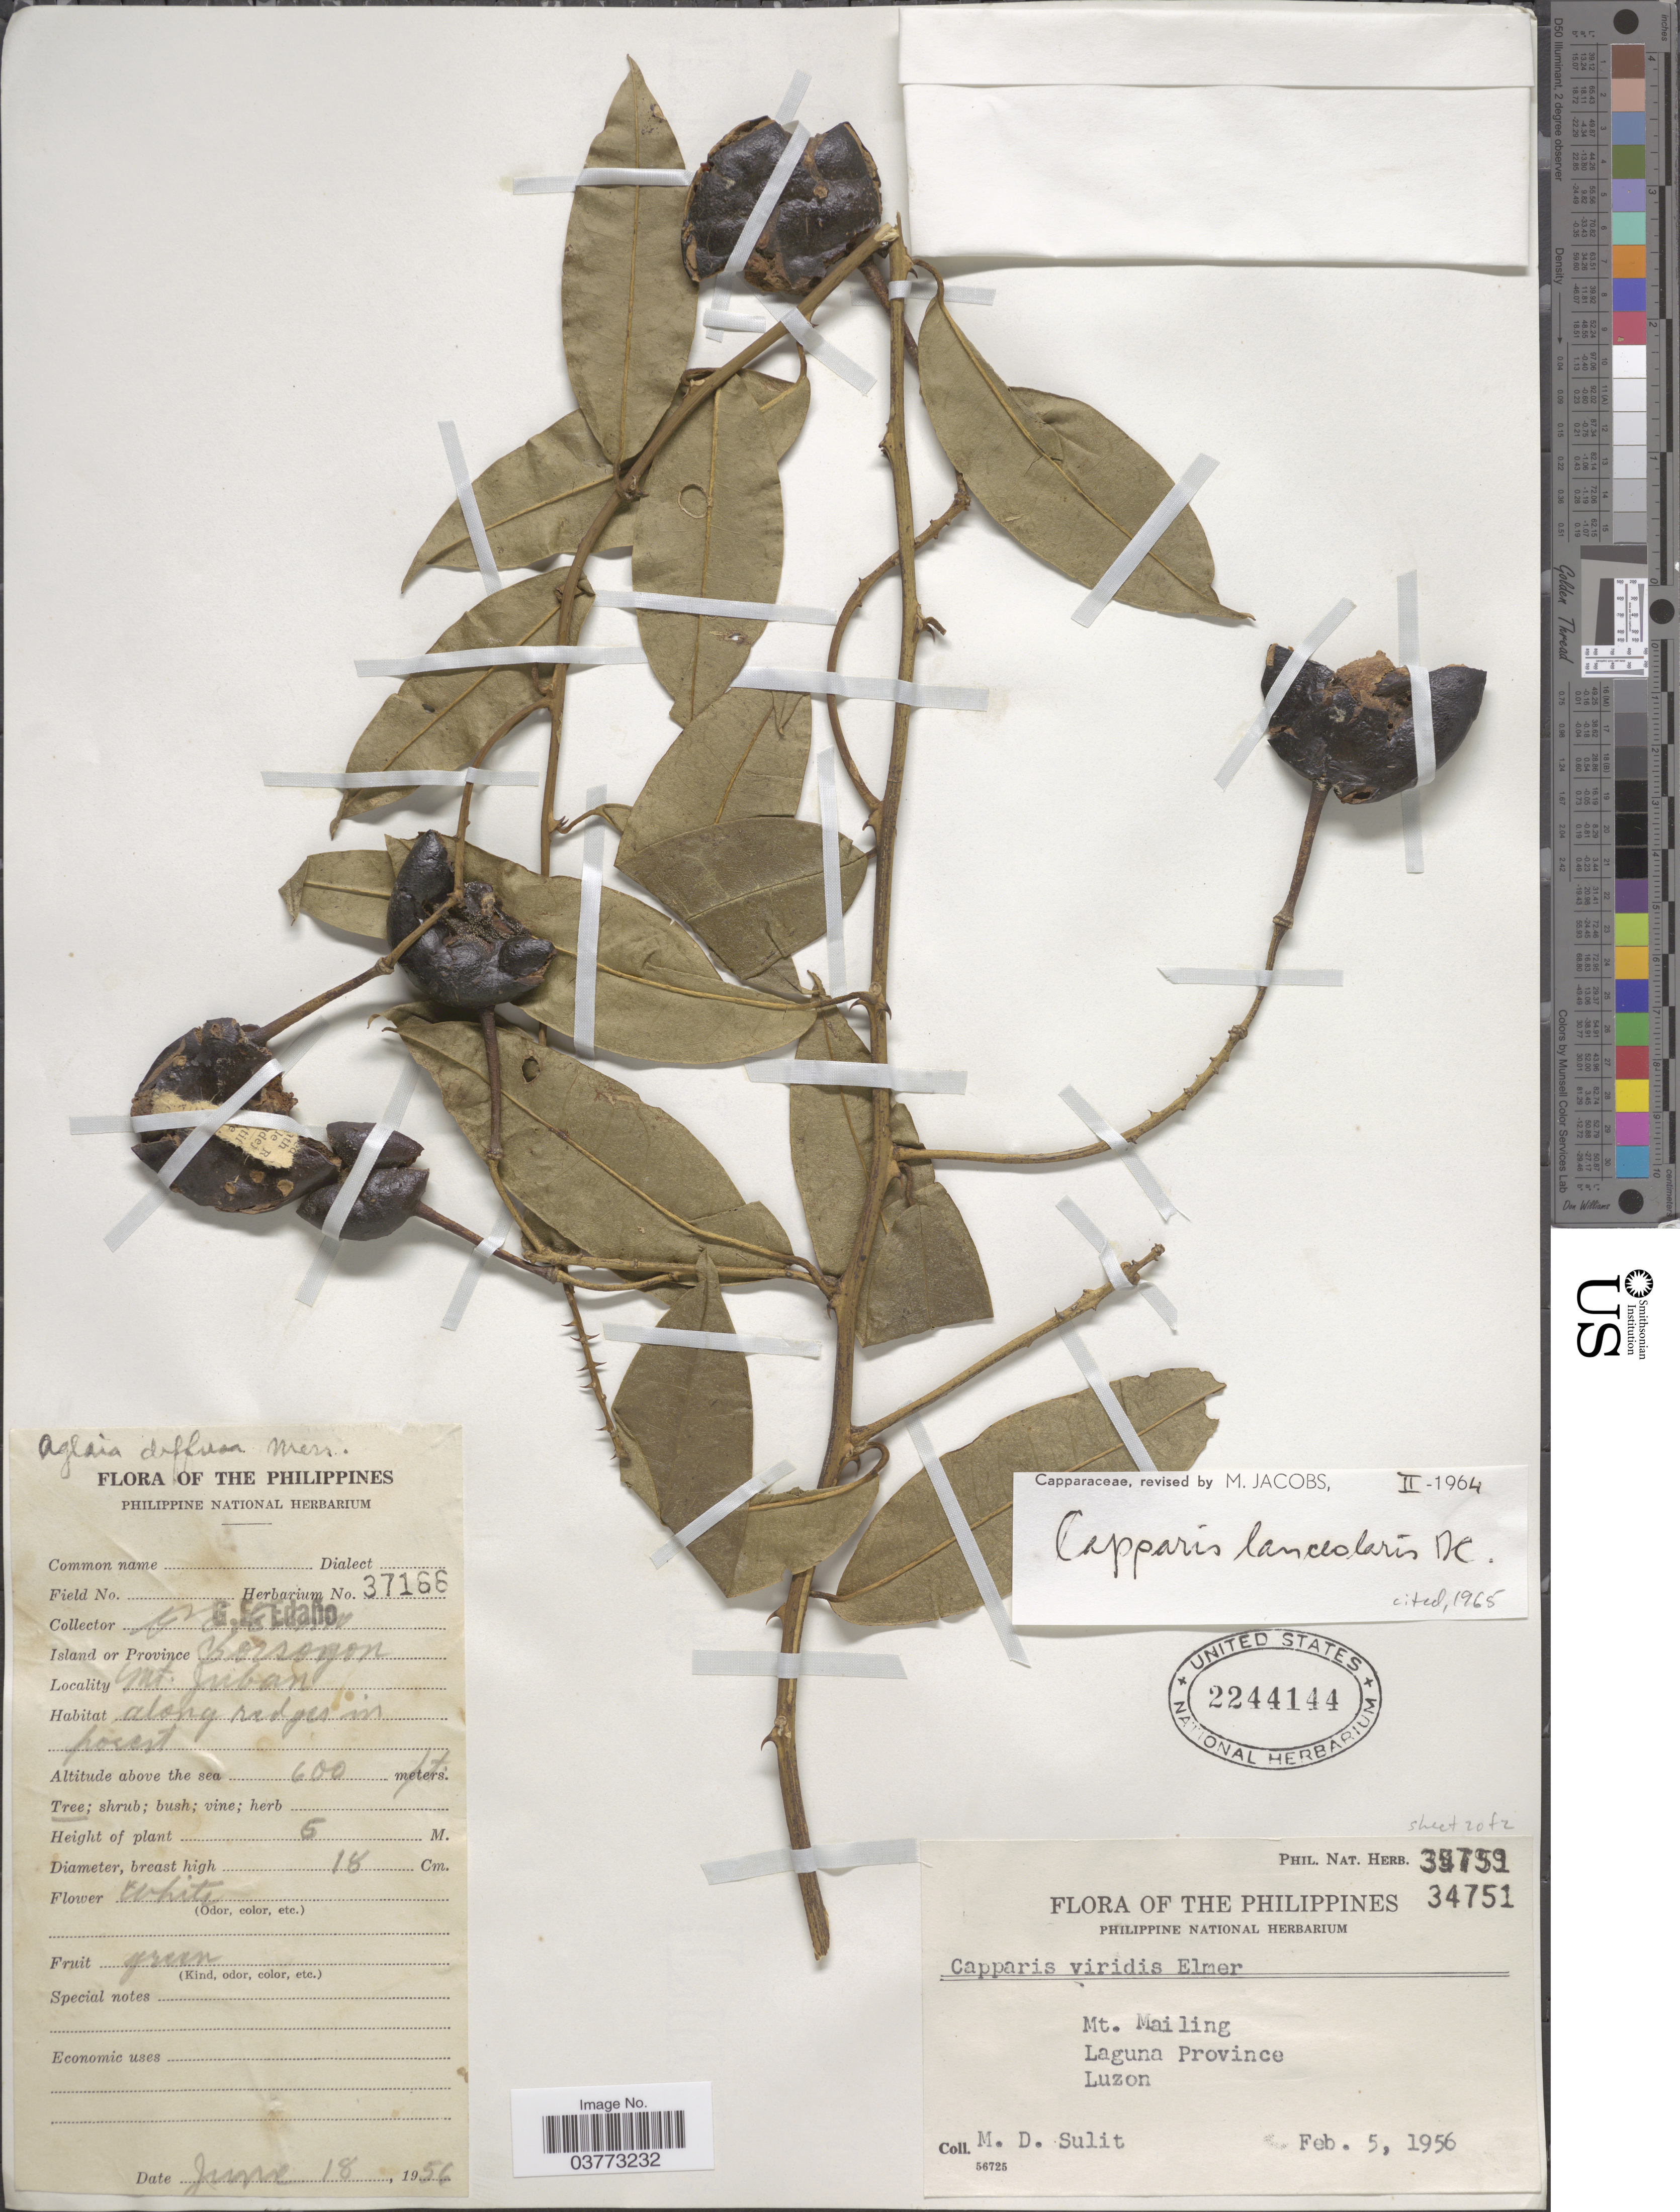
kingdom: Plantae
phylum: Tracheophyta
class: Magnoliopsida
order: Brassicales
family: Capparaceae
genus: Capparis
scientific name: Capparis lanceolaris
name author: DC.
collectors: M. Sulit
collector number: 37166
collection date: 1956-02-05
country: Philippines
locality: The Philippines. Island or Province Sorsogon. Mt. Juban. Mt. Mailing. Laguna Province. Luzon.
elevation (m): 183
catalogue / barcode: US 2244144